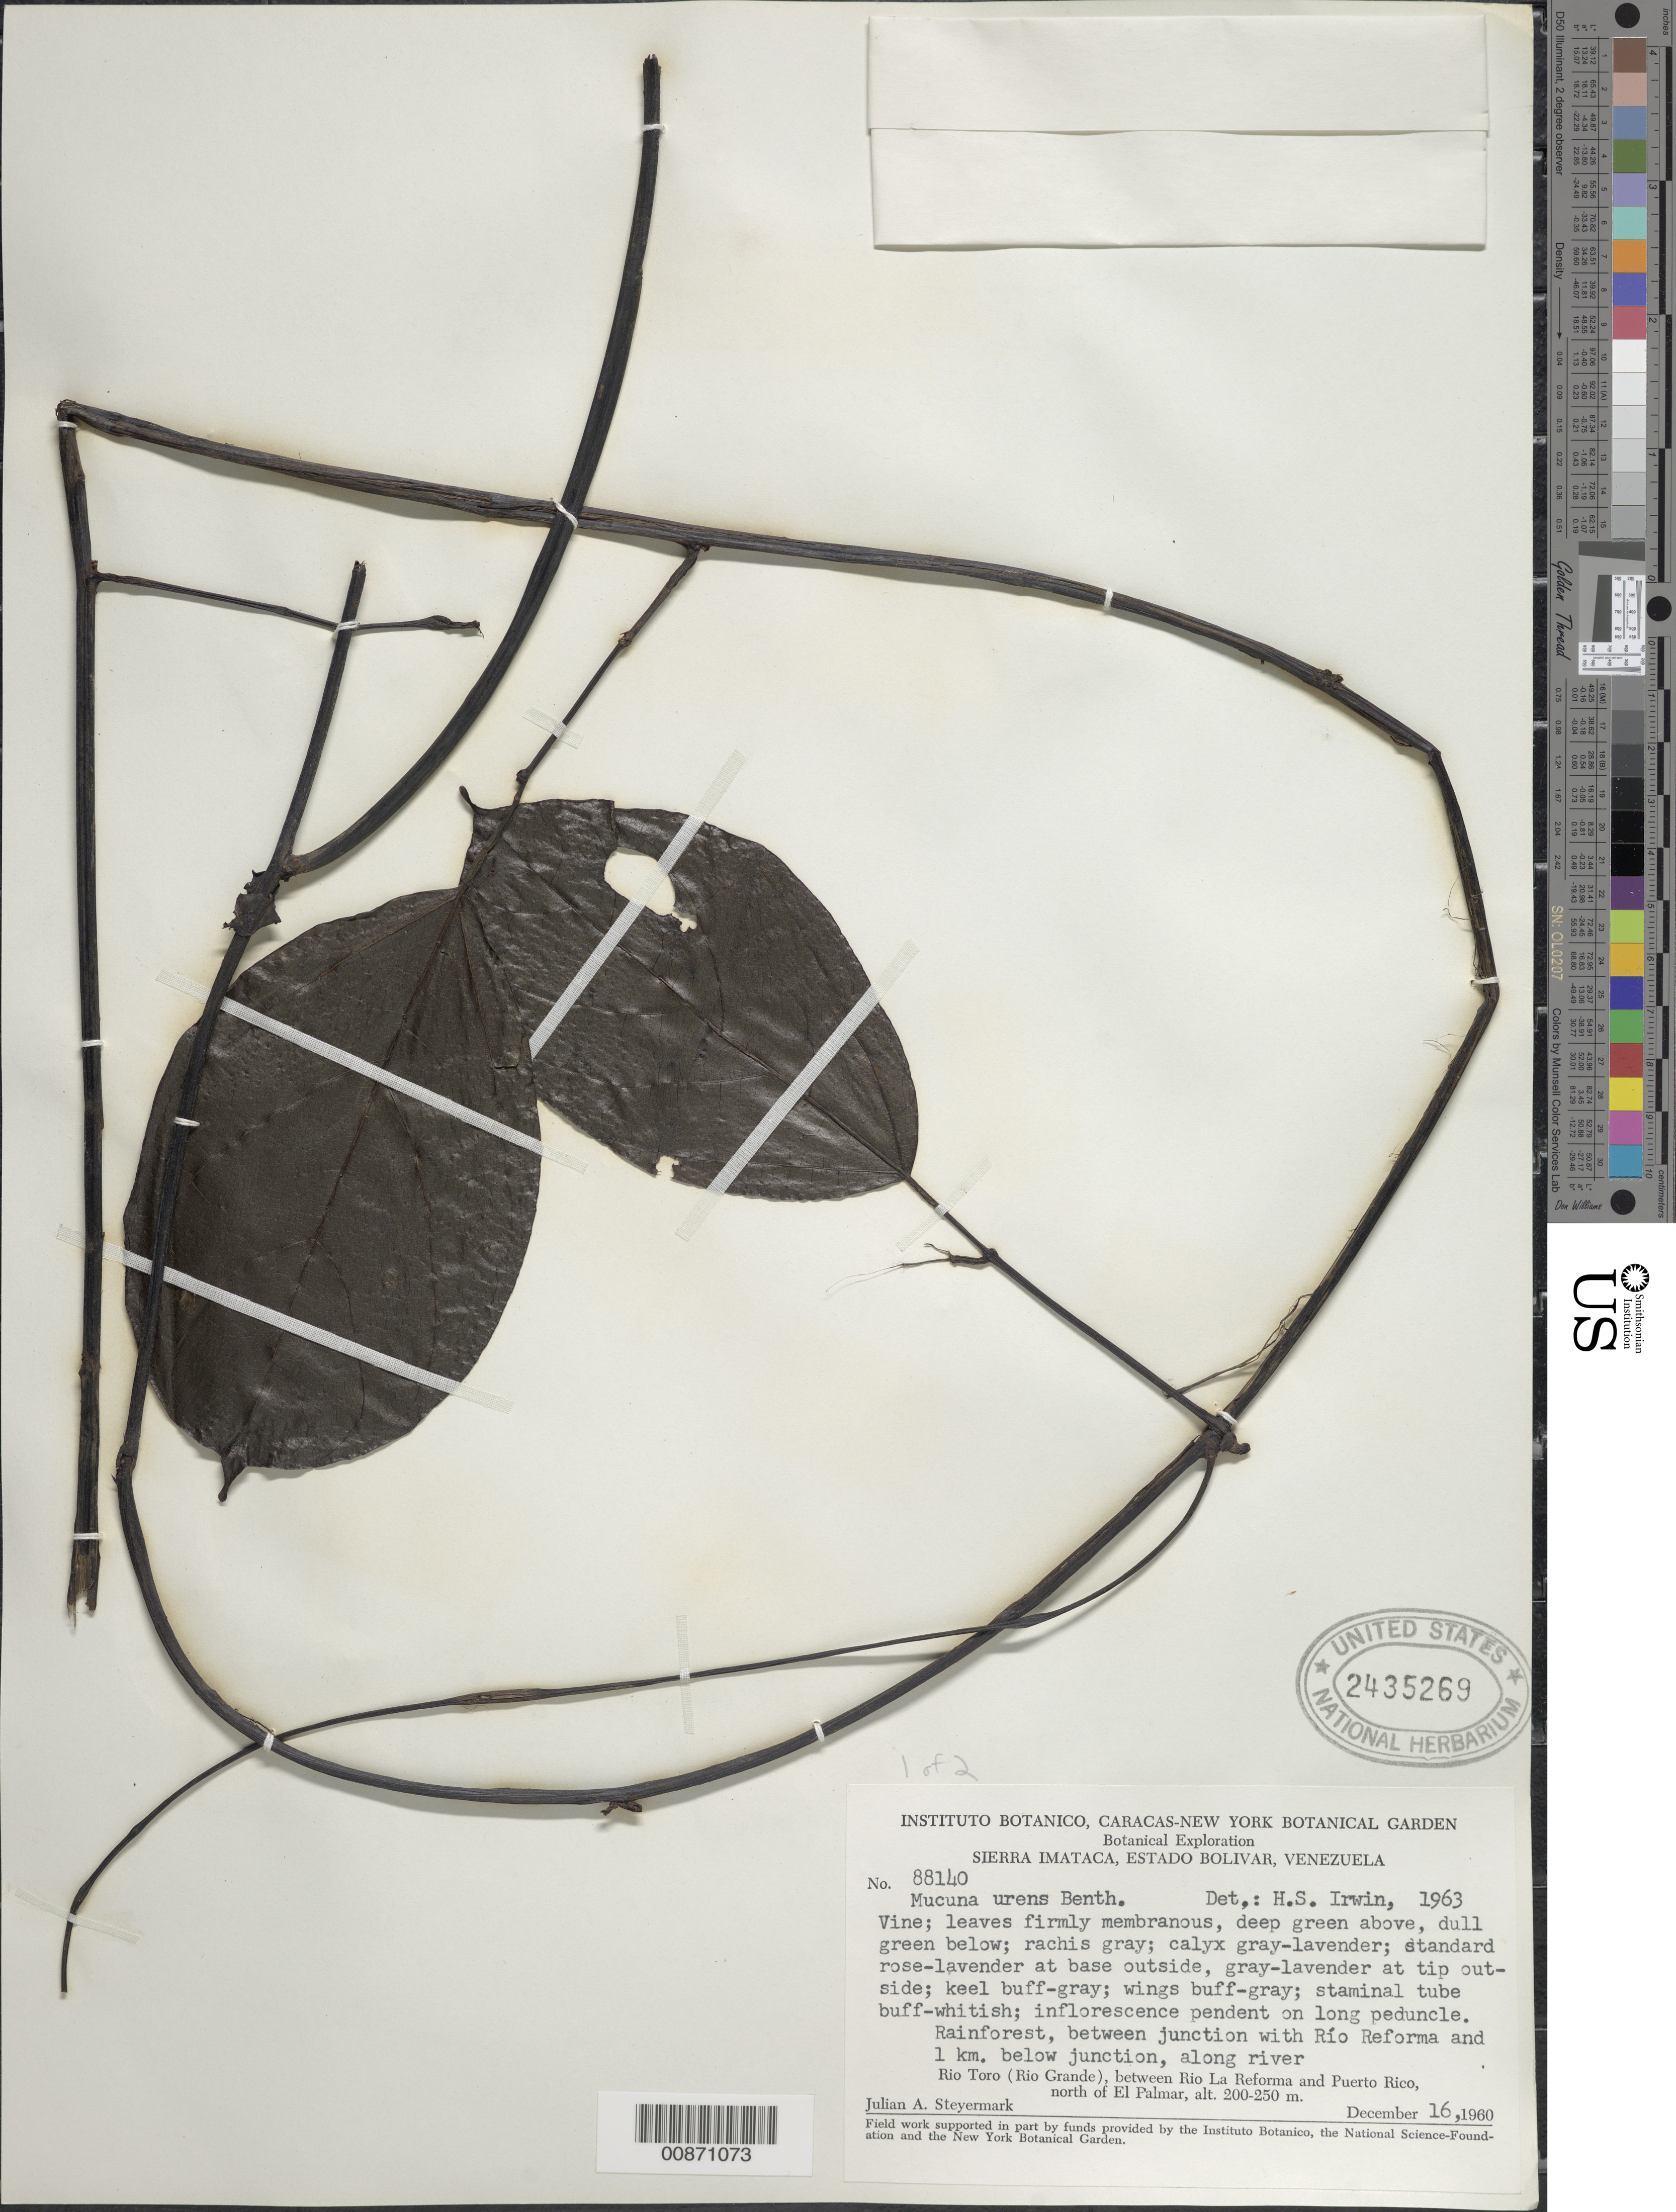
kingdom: Plantae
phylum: Tracheophyta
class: Magnoliopsida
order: Fabales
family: Fabaceae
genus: Mucuna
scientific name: Mucuna urens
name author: (L.) Medik.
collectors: J. Steyermark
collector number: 88140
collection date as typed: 16-Dec-60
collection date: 1960-12-16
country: Venezuela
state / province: Bolívar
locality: Sierra Imataca, Río Toro (Río Grande), between Río La Reforma and Puerto Rico, N of El Palmar; along river between junction with Rio Reforma and 1m below junction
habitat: Rainforest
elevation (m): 200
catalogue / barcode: US 2435269